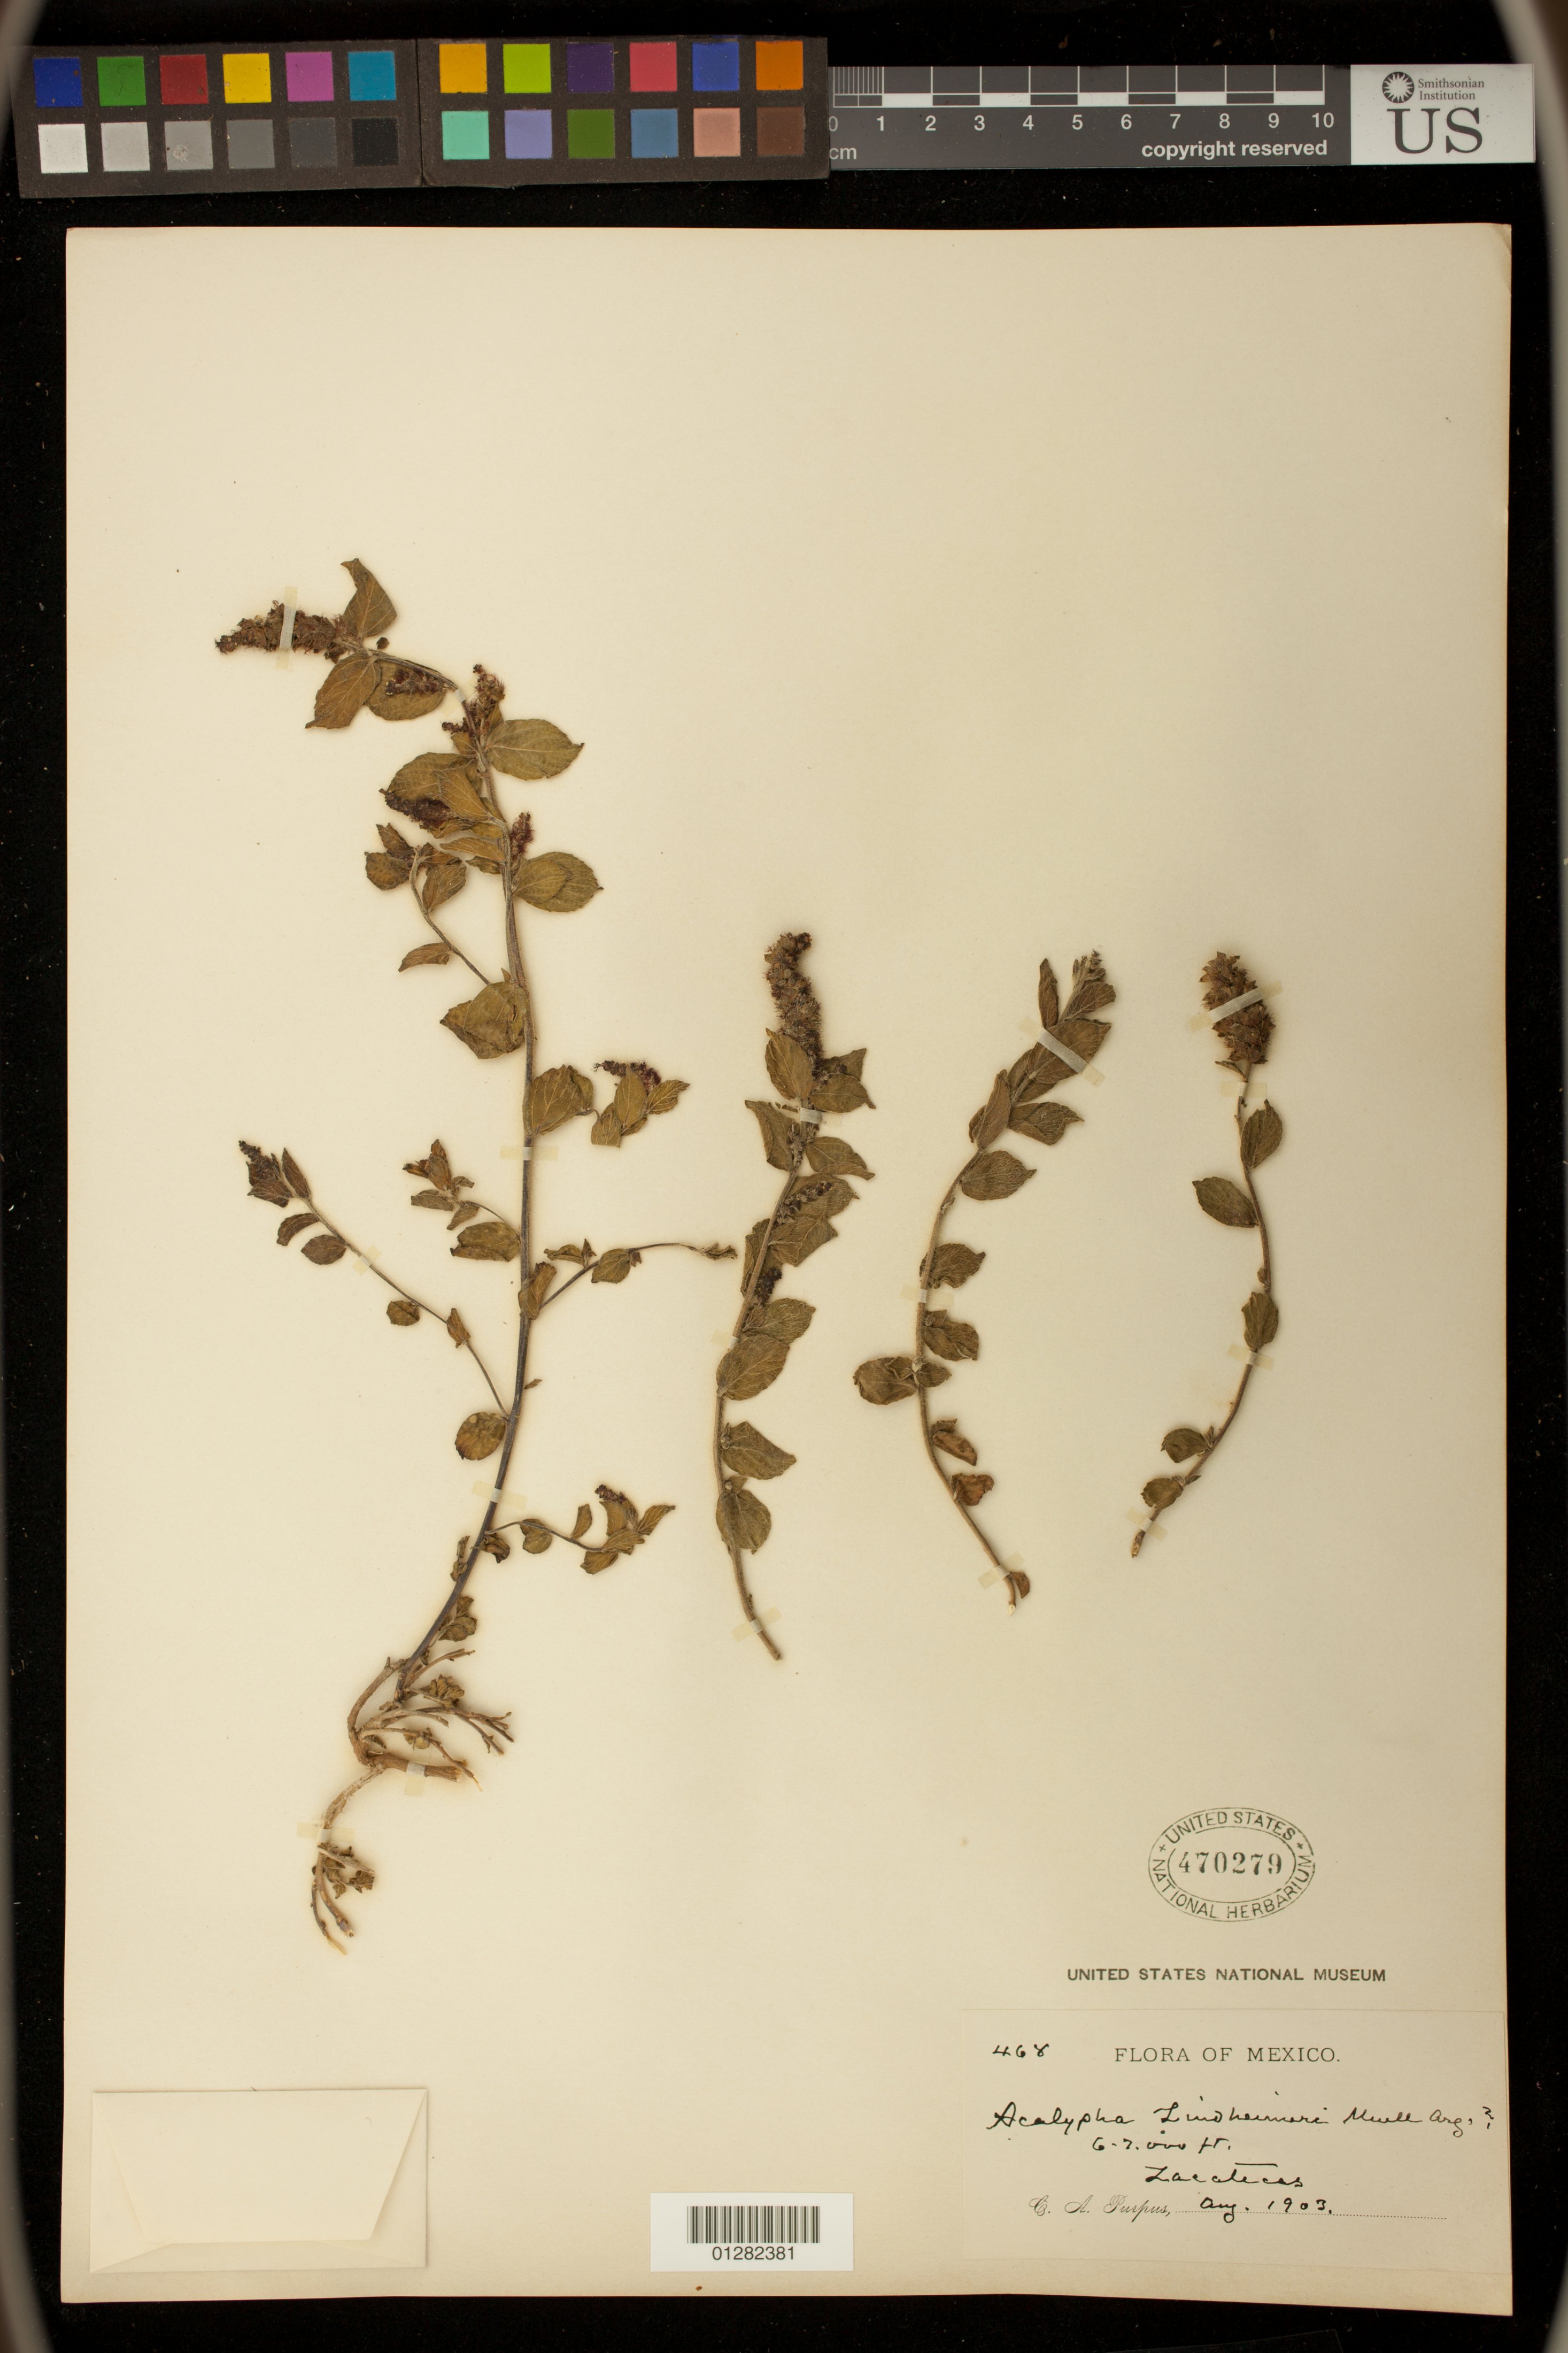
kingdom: Plantae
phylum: Tracheophyta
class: Magnoliopsida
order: Malpighiales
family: Euphorbiaceae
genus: Acalypha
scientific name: Acalypha phleoides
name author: Cav.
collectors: C. A. Purpus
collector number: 468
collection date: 1903-08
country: Mexico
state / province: Zacatecas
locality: Zacatecas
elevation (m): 1829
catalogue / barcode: US 470279